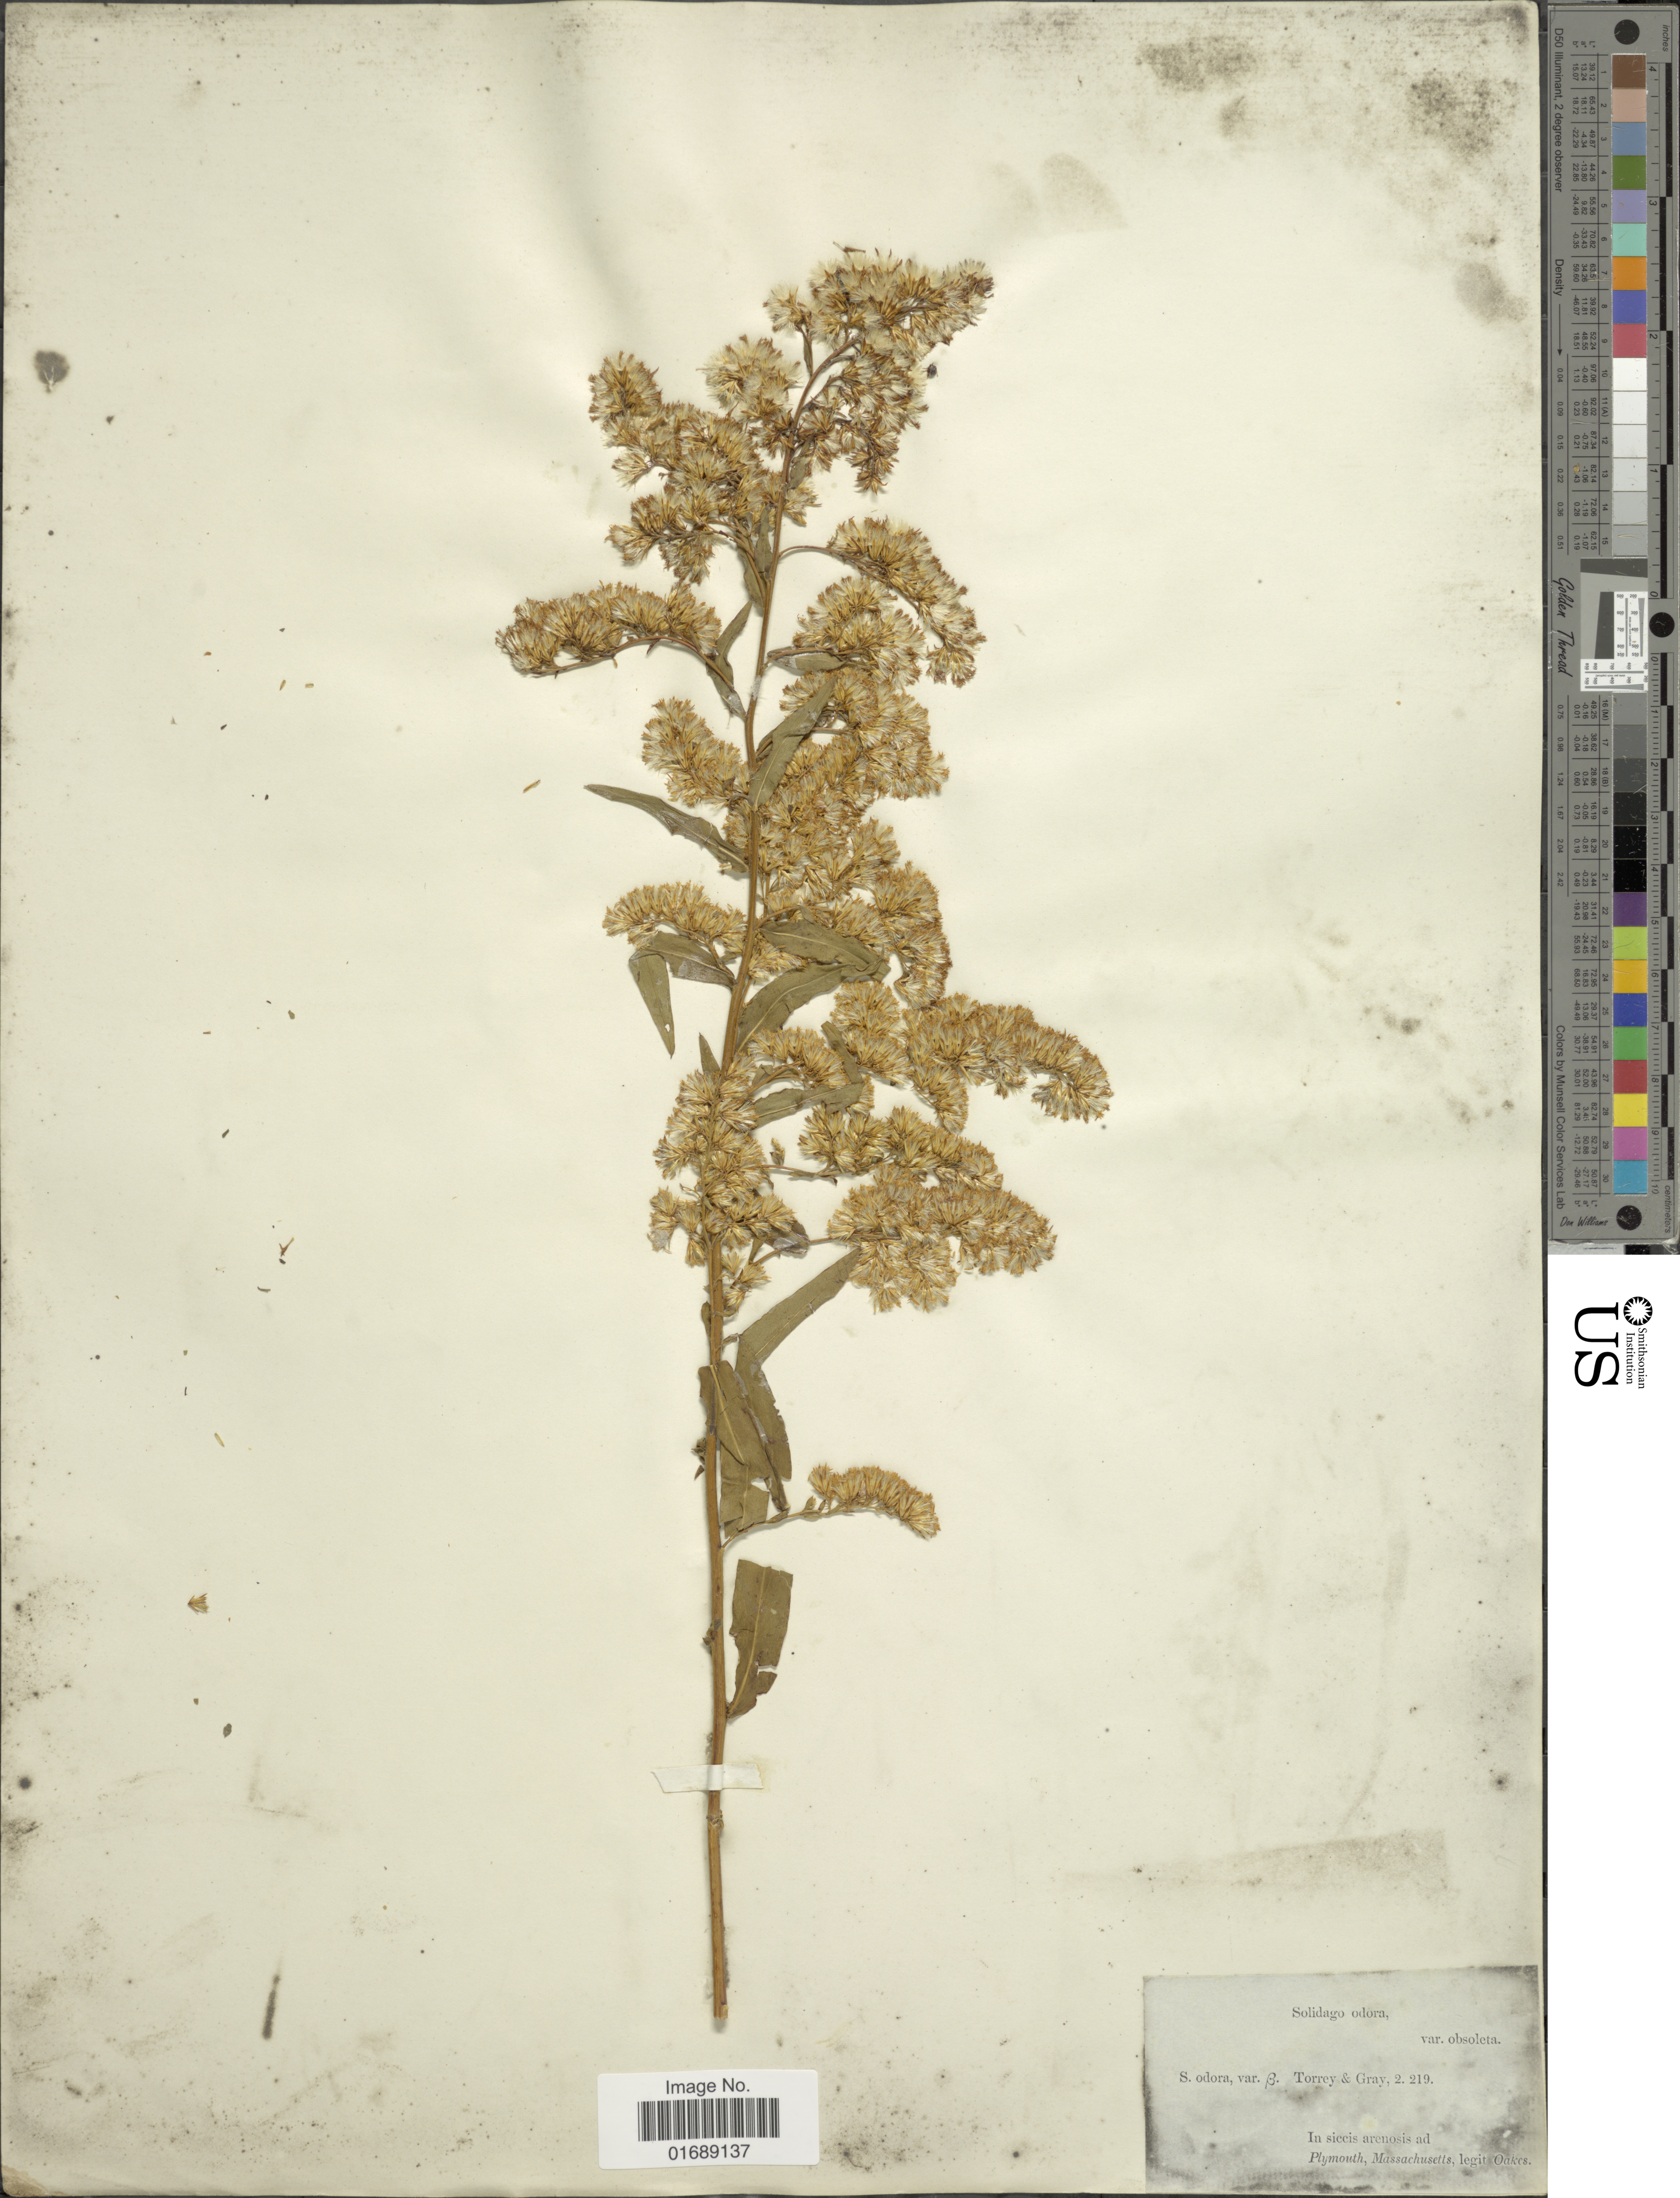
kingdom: Plantae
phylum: Tracheophyta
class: Magnoliopsida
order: Asterales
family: Asteraceae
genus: Solidago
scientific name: Solidago odora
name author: Aiton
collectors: -. Oakes, J. Torrey & -- Gray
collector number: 2219?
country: United States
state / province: Massachusetts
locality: Plymouth